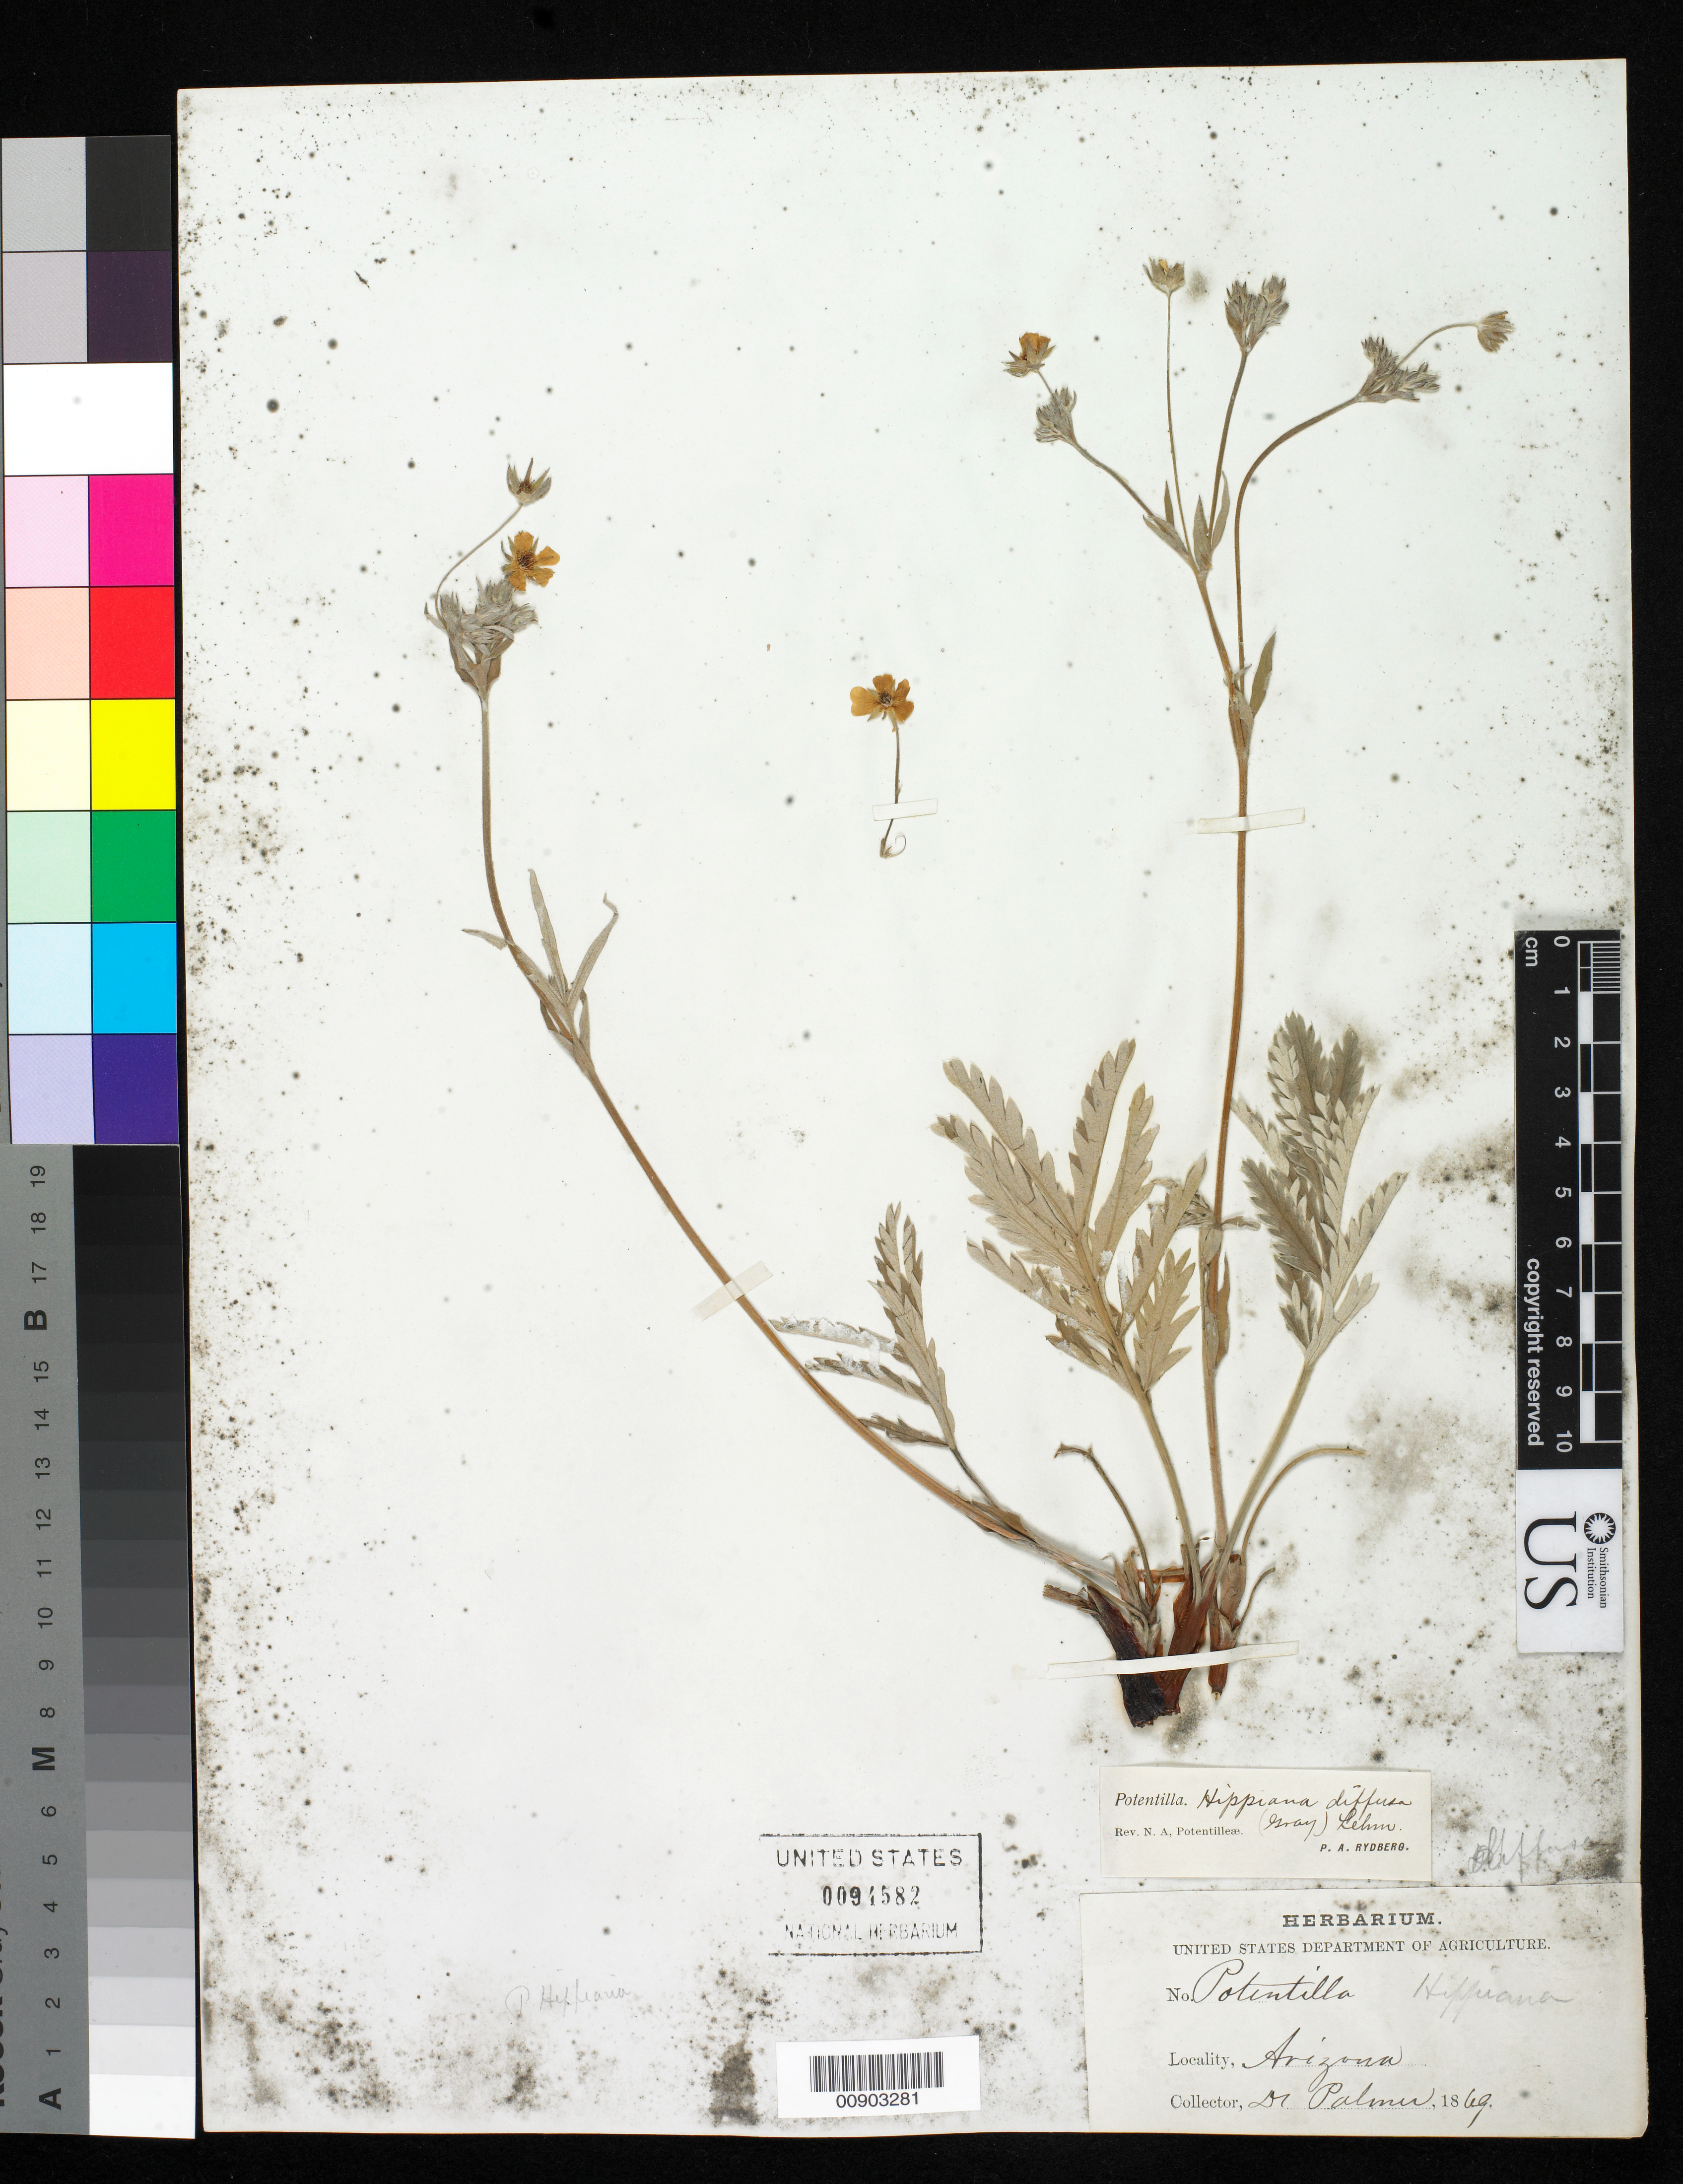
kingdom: Plantae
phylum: Tracheophyta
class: Magnoliopsida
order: Rosales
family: Rosaceae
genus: Potentilla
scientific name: Potentilla hippiana var. diffusa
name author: Lehm.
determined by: Rydberg, P. A.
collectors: E. Palmer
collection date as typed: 1869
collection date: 1869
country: United States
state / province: Arizona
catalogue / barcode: US 94582